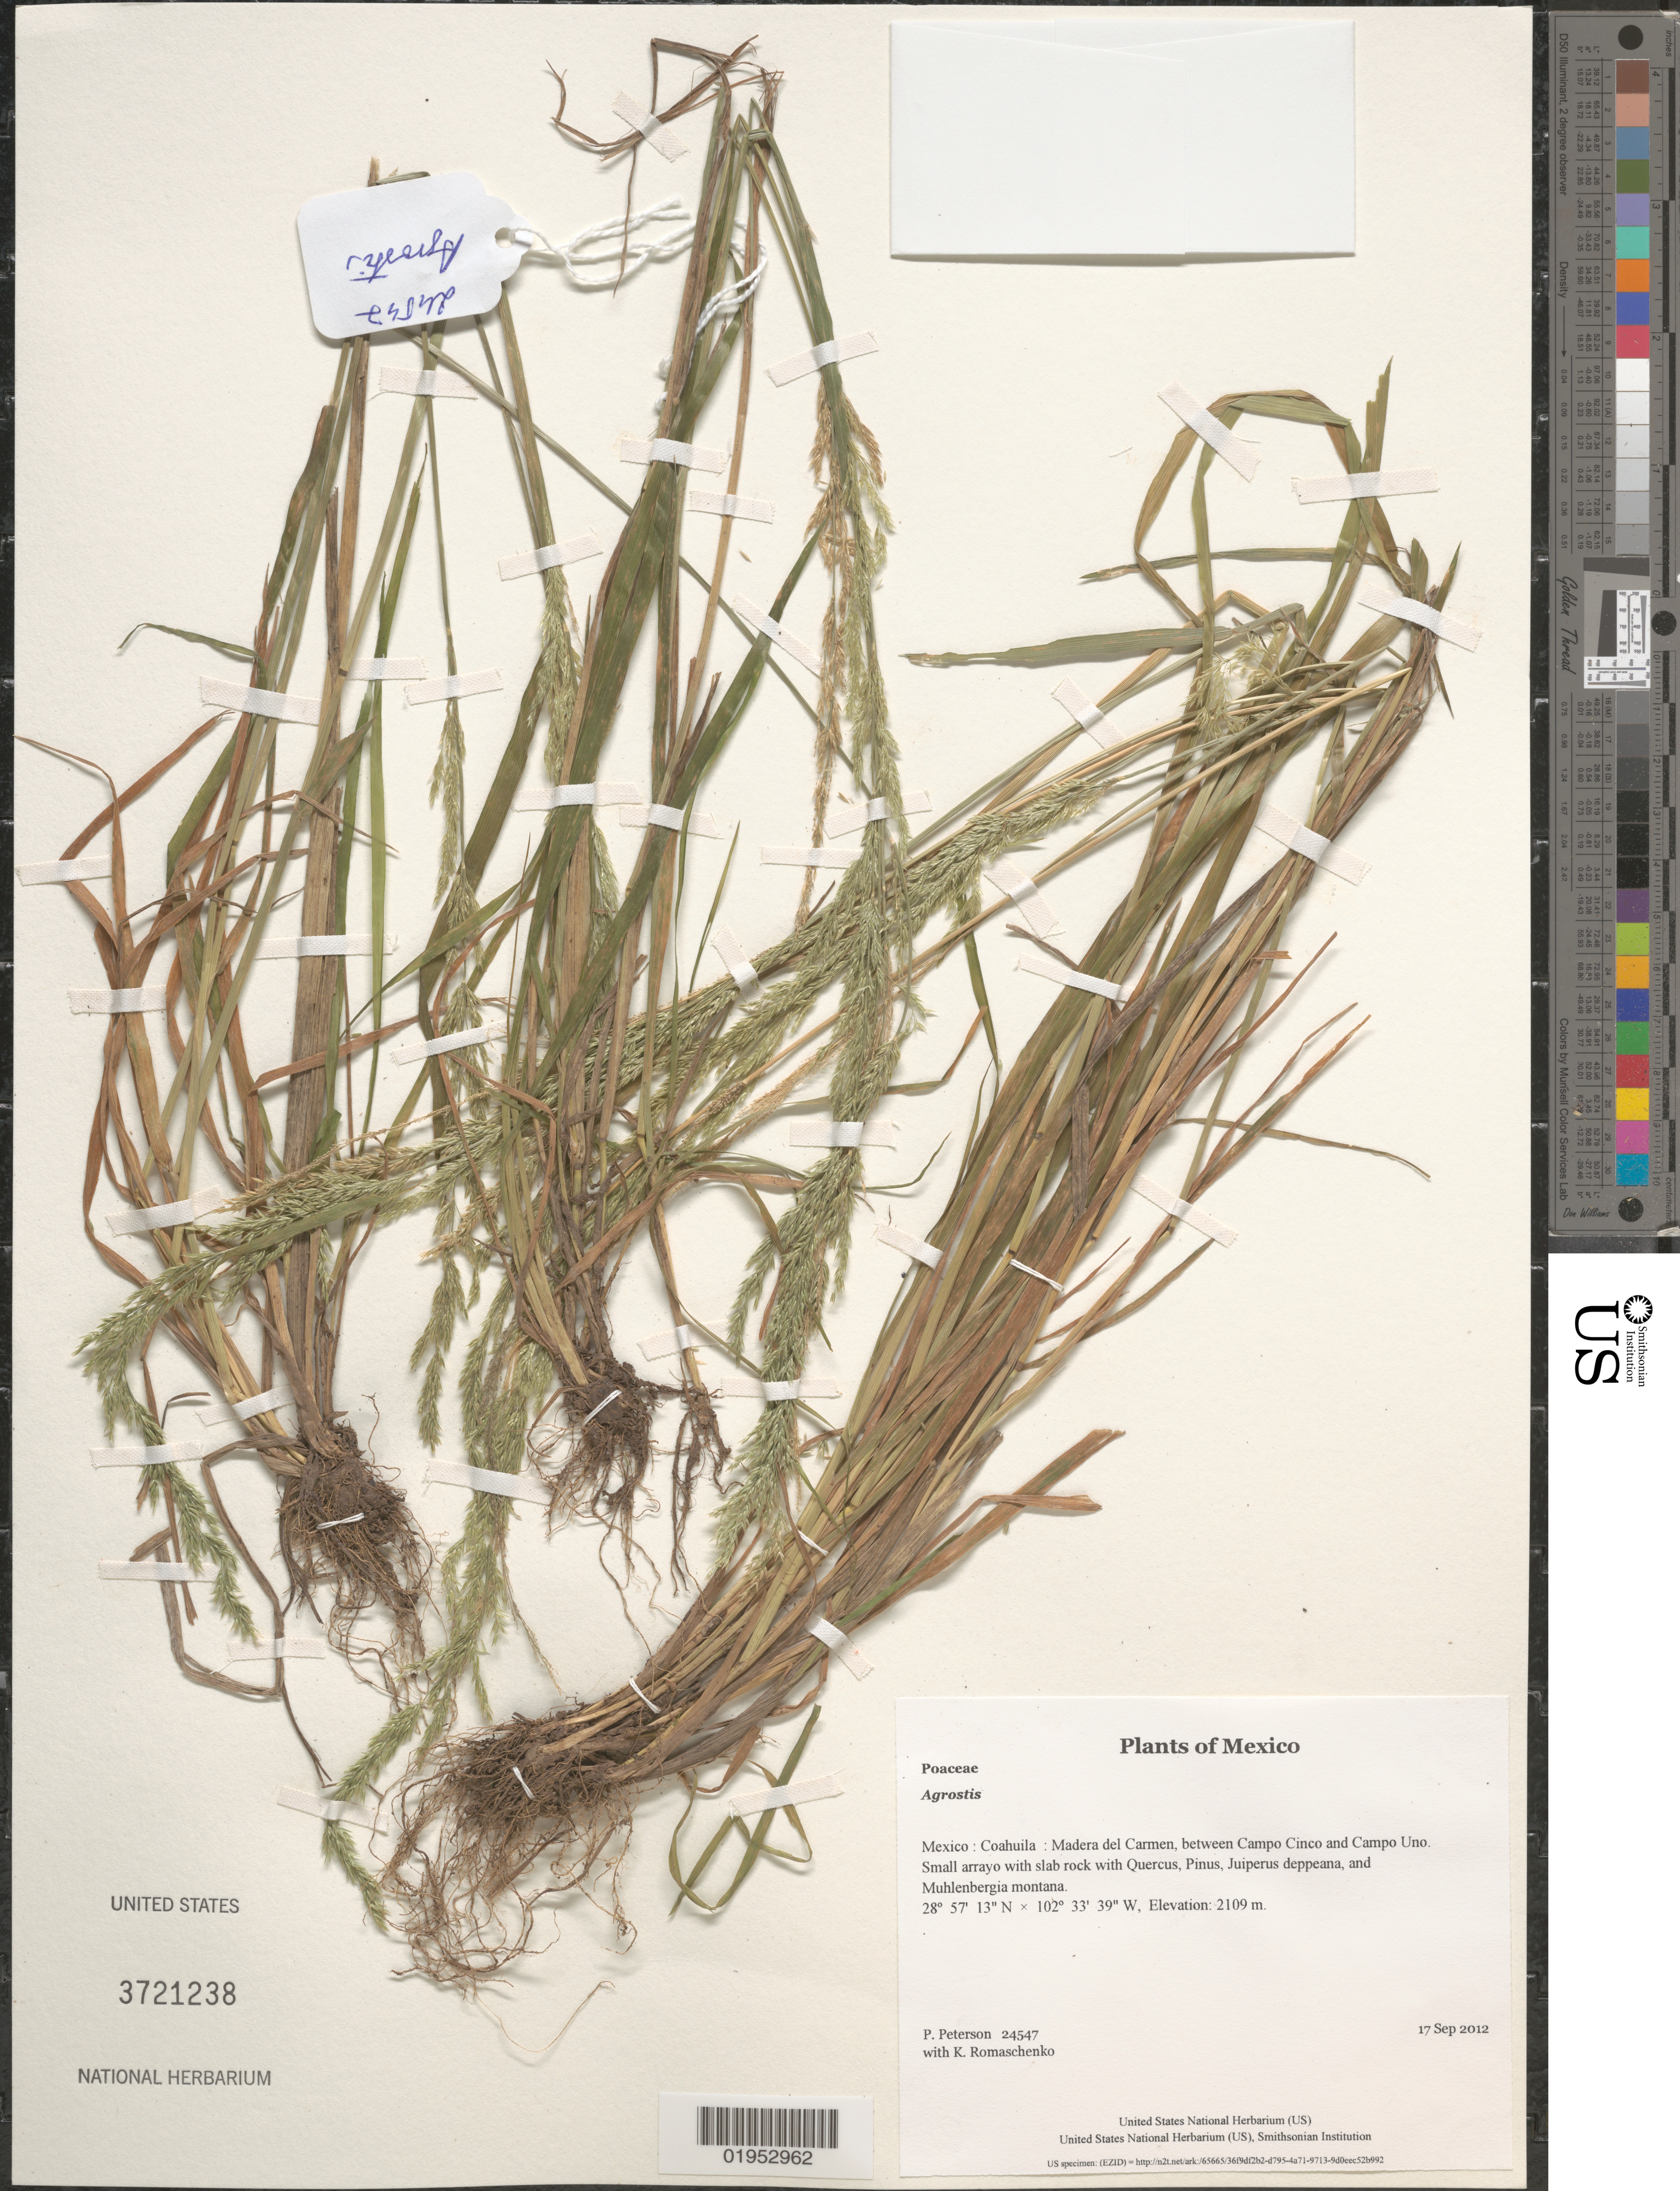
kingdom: Plantae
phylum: Tracheophyta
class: Liliopsida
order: Poales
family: Poaceae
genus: Agrostis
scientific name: Agrostis sp.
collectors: P. M. Peterson & K. Romaschenko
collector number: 24547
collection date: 2012-09-17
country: Mexico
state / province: Coahuila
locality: Madera del Carmen, between Campo Cinco and Campo Uno.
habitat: Small arrayo with slab rock with Quercus, Pinus, Juiperus deppeana, and Muhlenbergia montana.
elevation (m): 2109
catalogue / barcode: US 3721238